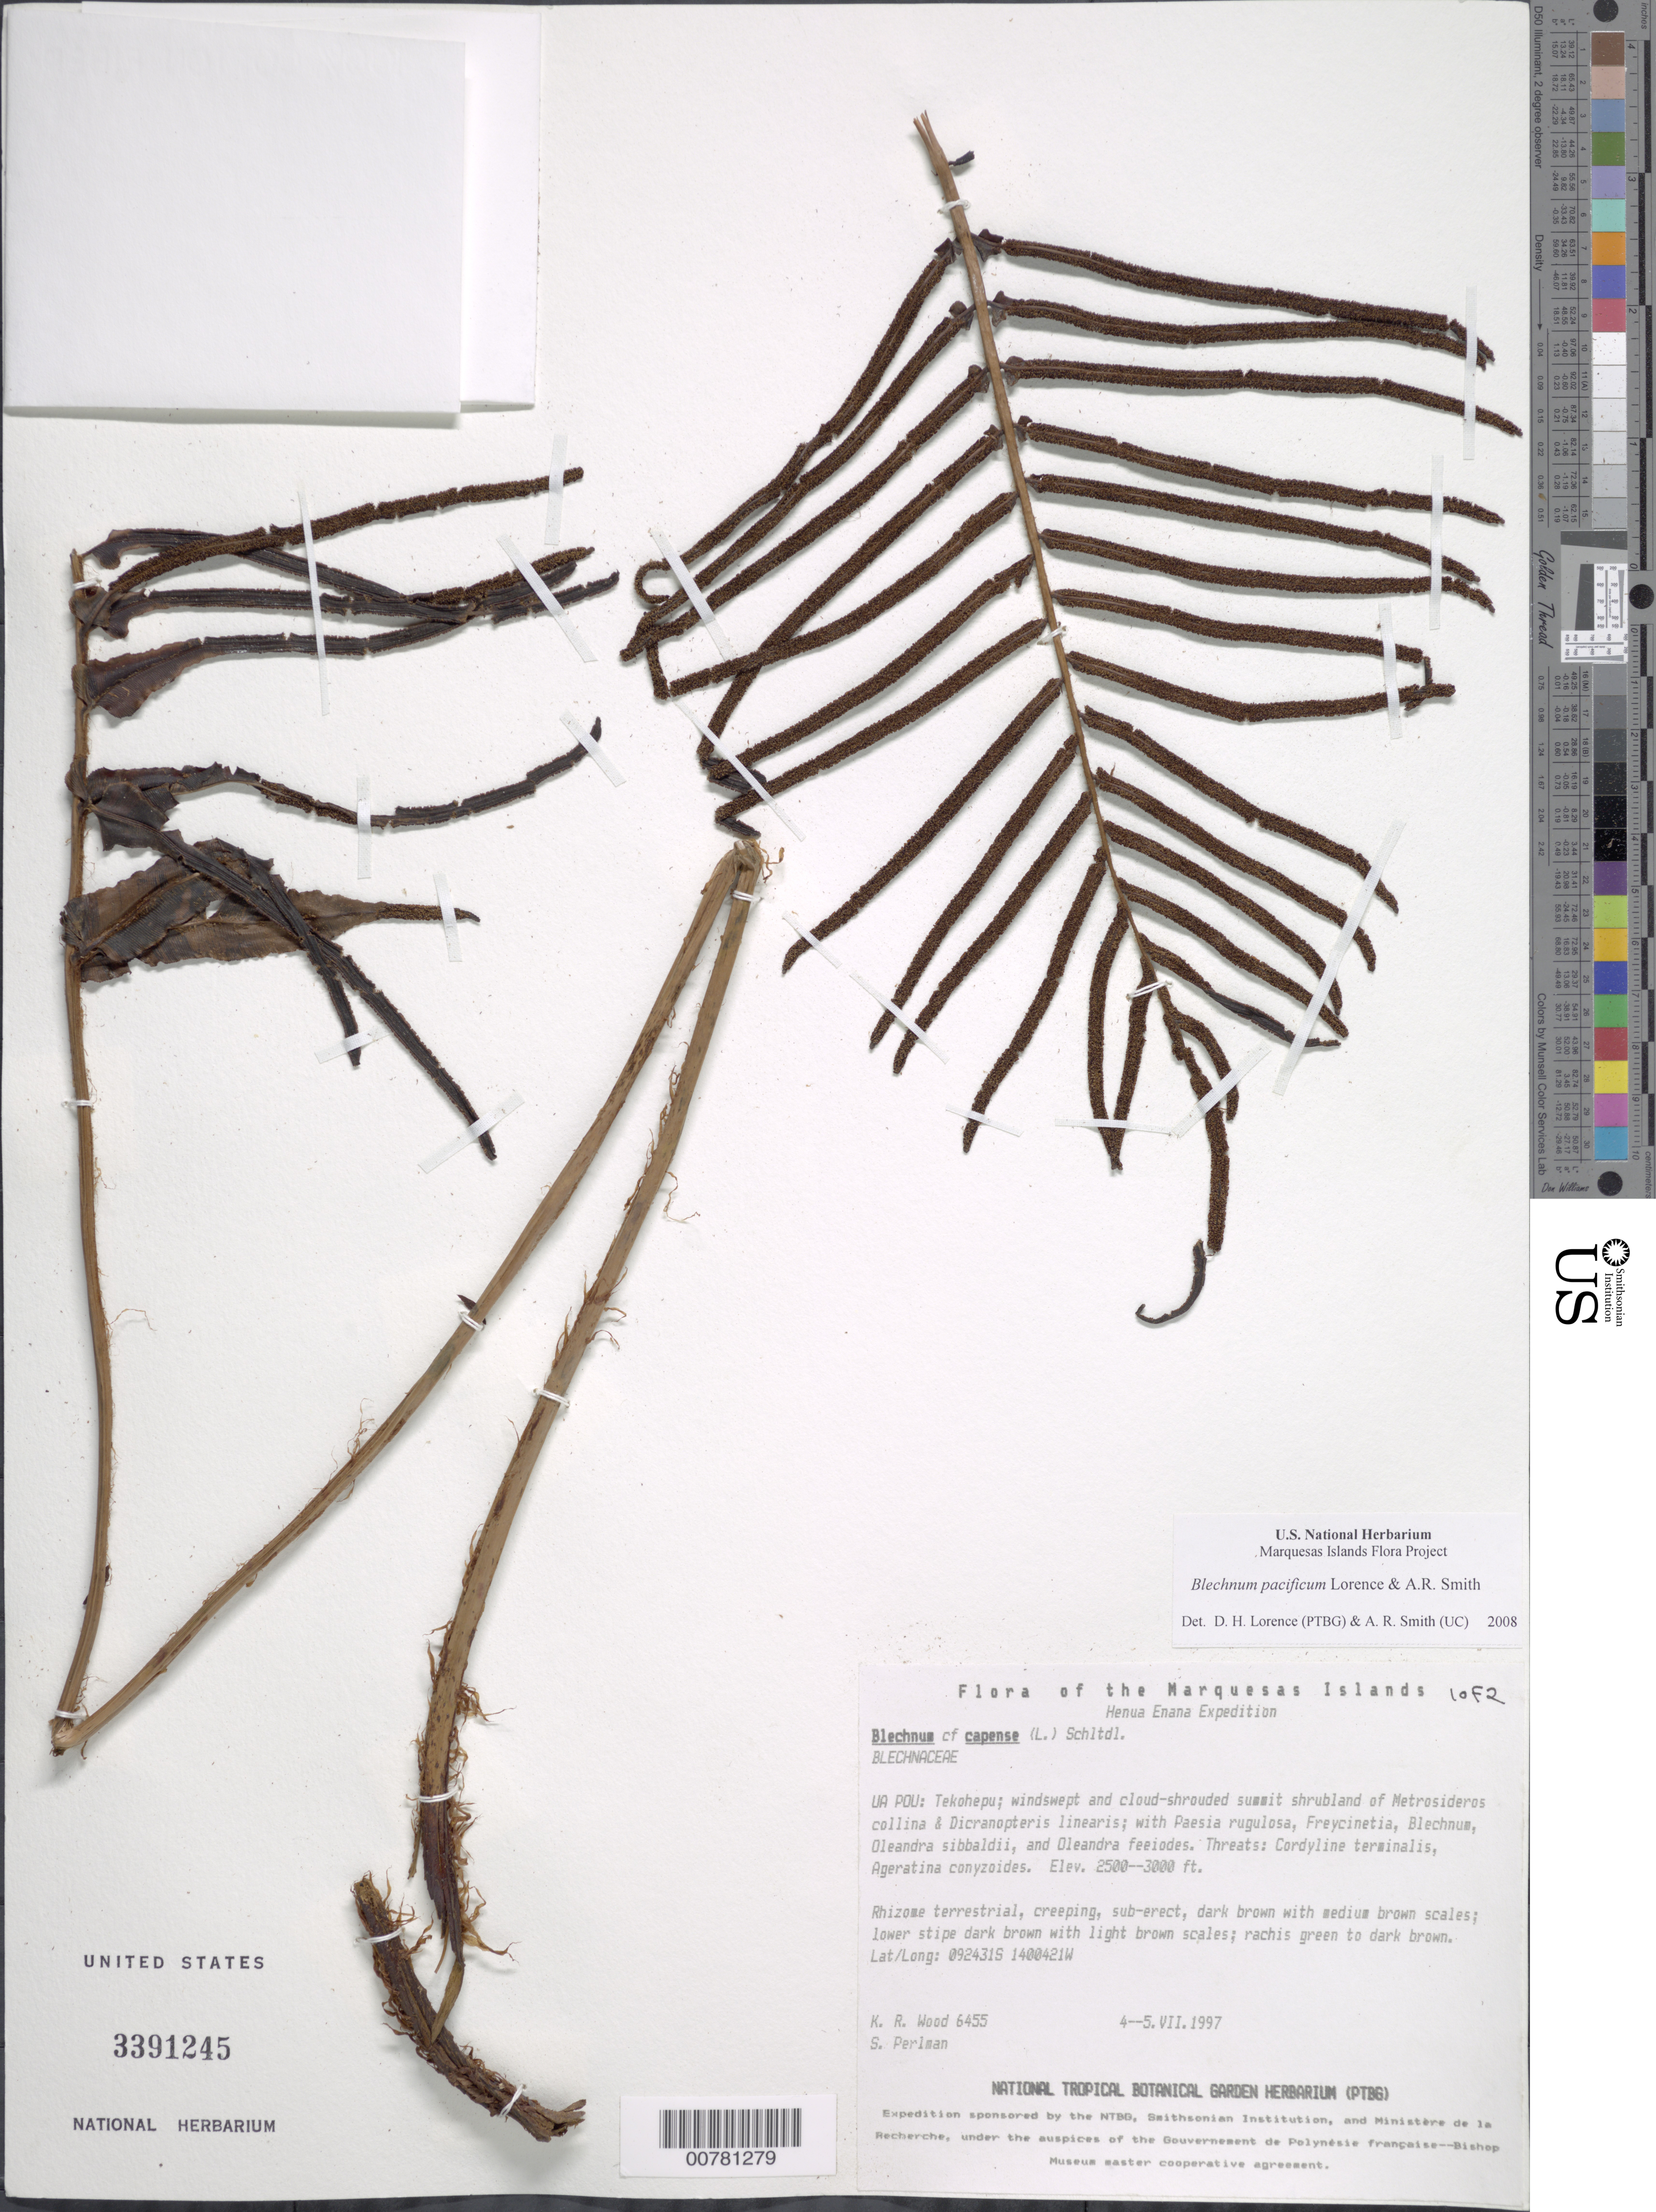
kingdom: Plantae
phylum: Tracheophyta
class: Polypodiopsida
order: Polypodiales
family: Blechnaceae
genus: Blechnum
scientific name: Blechnum pacificum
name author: Lorence & A.R. Sm.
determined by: Lorence, David H.; Smith, A. R.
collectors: K. R. Wood & S. P. Perlman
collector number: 6455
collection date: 1997-07-04/1997-07-05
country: French Polynesia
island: Ua Pou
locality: Tekohepo, summit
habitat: Shrubland of Metrosideros collina - Dicranopteris linearis; windswept and cloud shrouded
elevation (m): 762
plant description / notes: Cordyline terminalis, Ageratum conyzoides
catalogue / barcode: US 3391245